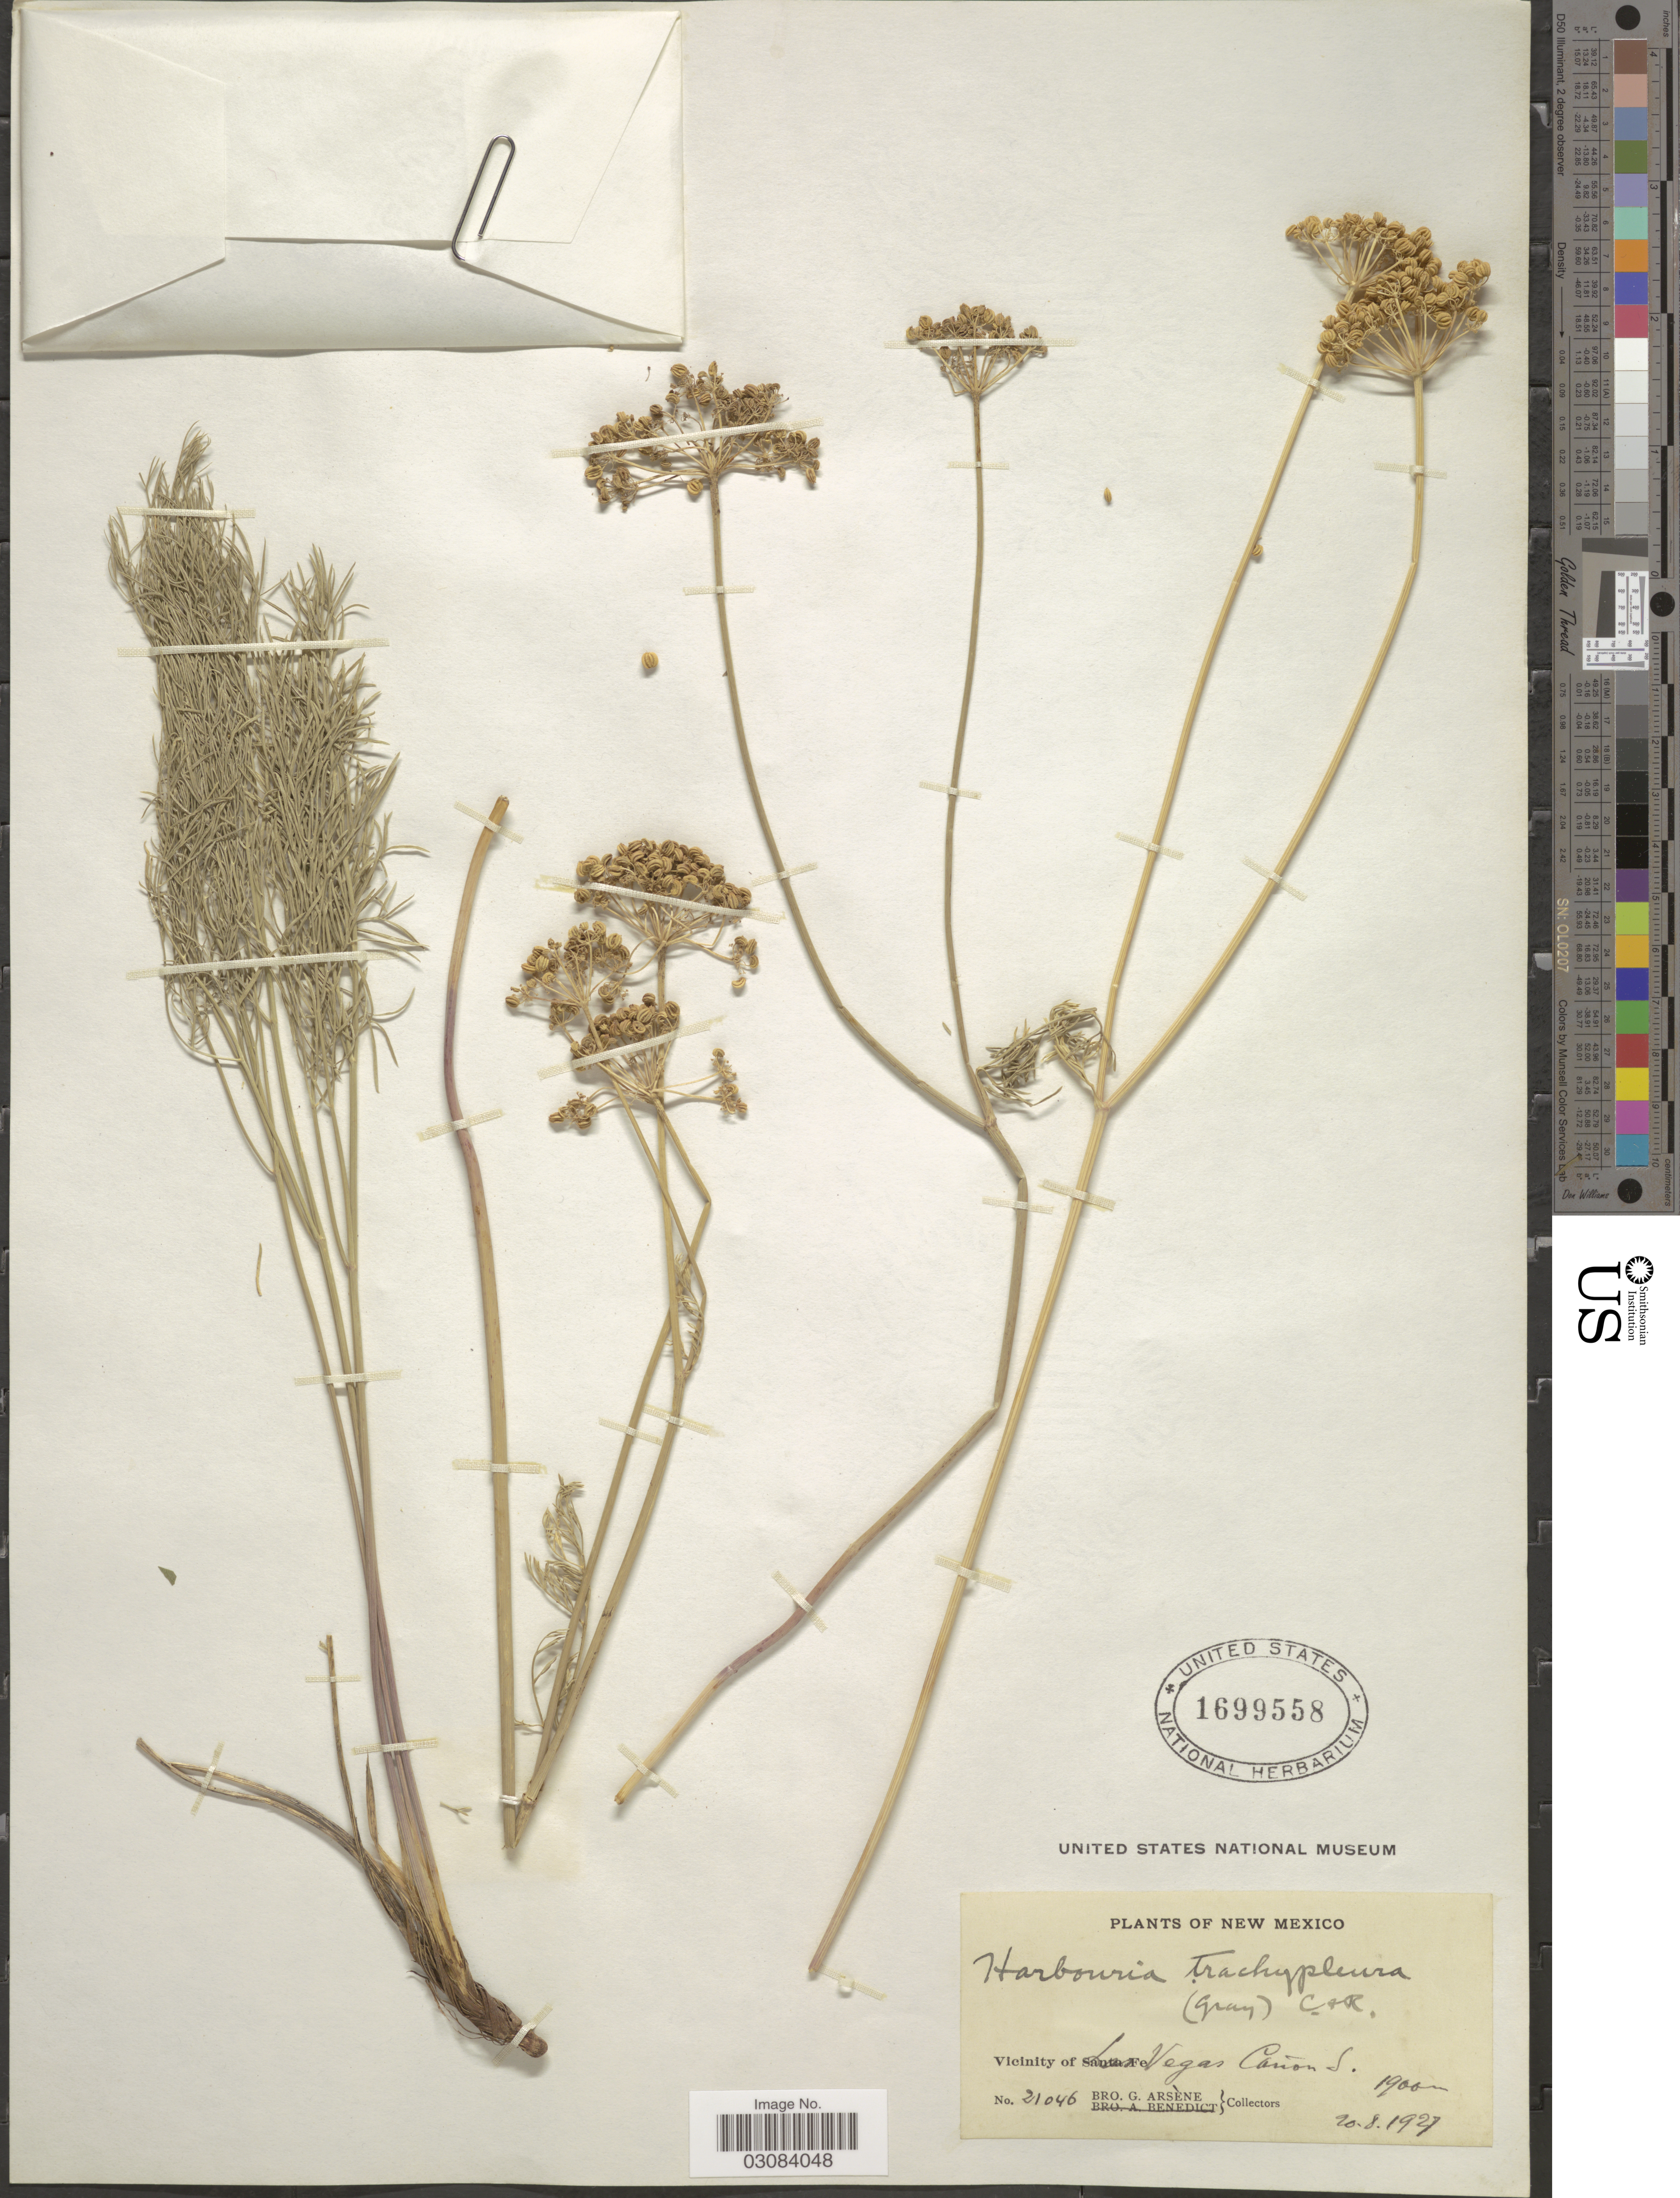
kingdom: Plantae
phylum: Tracheophyta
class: Magnoliopsida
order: Apiales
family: Apiaceae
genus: Harbouria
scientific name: Harbouria trachypleura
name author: (A. Gray) J.M. Coult. & Rose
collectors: Bro. G. Arsène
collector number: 21046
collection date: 1927-08-20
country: United States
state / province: New Mexico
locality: Vicinity of Vegas Cañon S.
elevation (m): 1900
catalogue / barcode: US 1699558